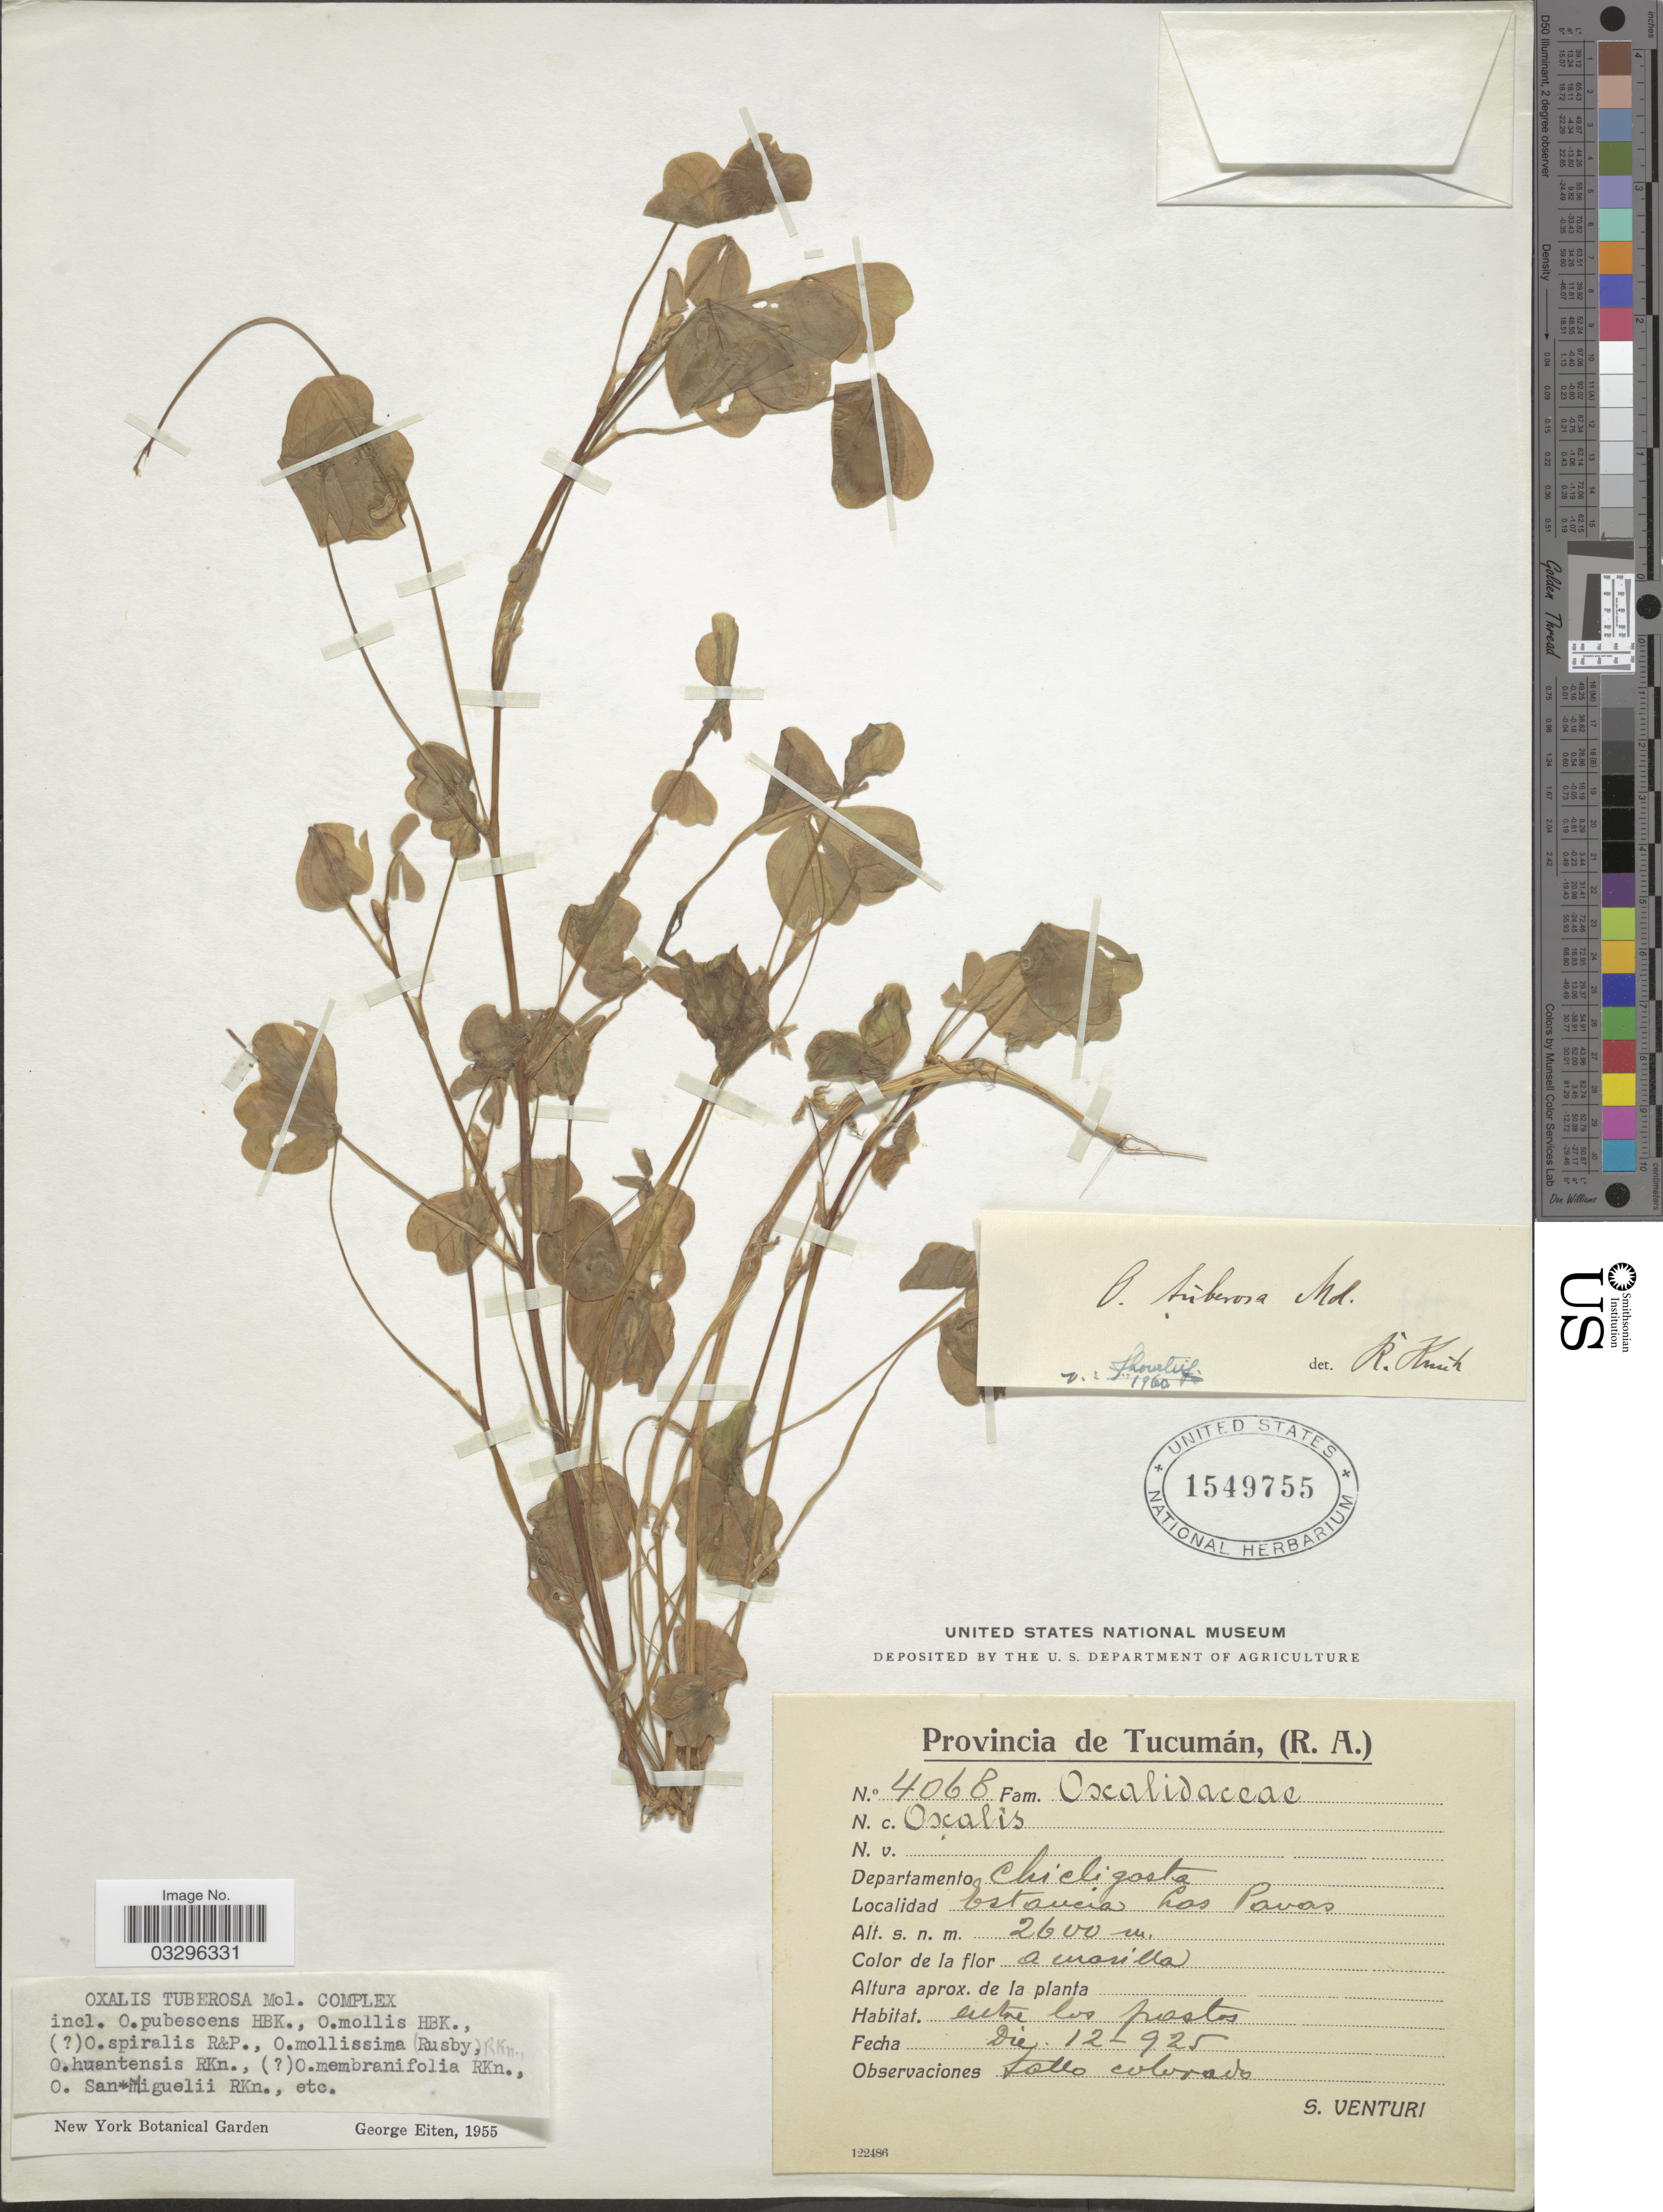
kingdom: Plantae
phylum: Tracheophyta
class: Magnoliopsida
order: Oxalidales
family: Oxalidaceae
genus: Oxalis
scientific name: Oxalis tuberosa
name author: Molina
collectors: S. Venturi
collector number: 4068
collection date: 1925-12-12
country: Argentina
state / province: Tucuman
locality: Departamento Chicligasta, Estancia Las Pavas.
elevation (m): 2600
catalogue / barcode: US 1549755